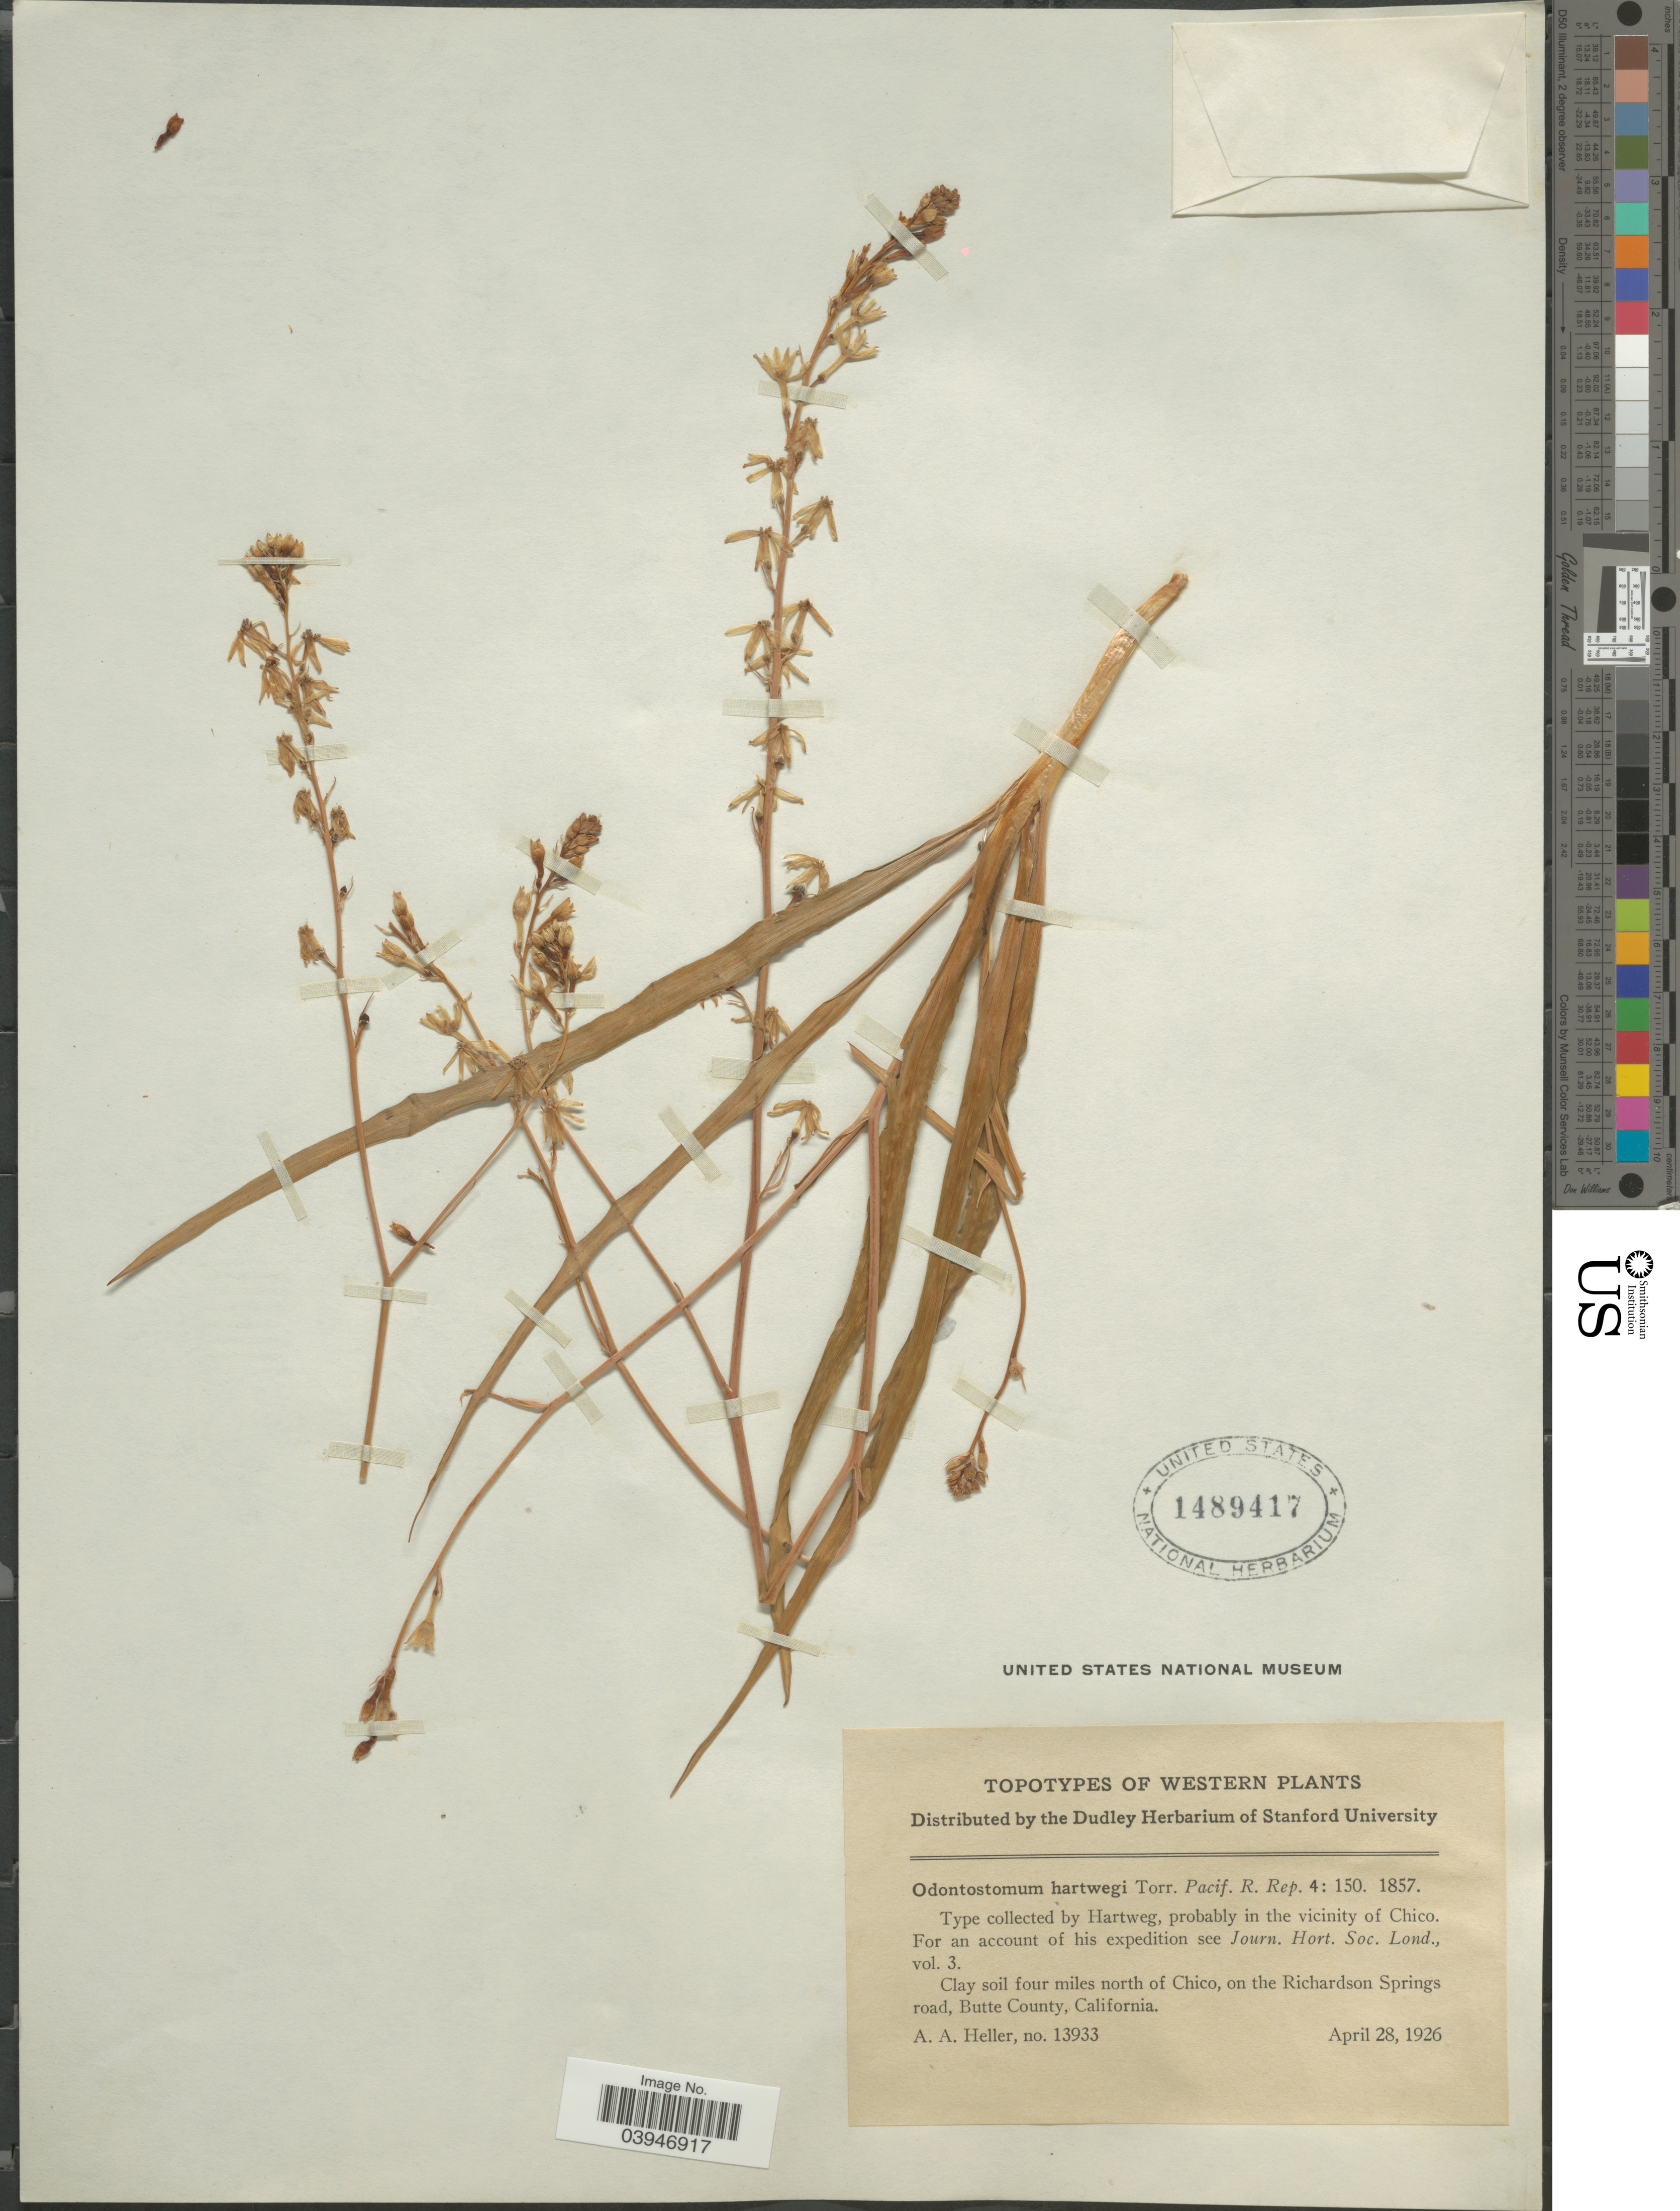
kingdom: Plantae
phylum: Tracheophyta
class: Liliopsida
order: Asparagales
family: Tecophilaeaceae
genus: Odontostomum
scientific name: Odontostomum hartwegii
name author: Torr.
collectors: A. A. Heller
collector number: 13933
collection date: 1926-04-28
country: United States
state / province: California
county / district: Butte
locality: Topotypes of Western. [unsure placement] Four miles north of Chico, on the Richardson Springs road, Butte County.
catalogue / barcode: US 1489417